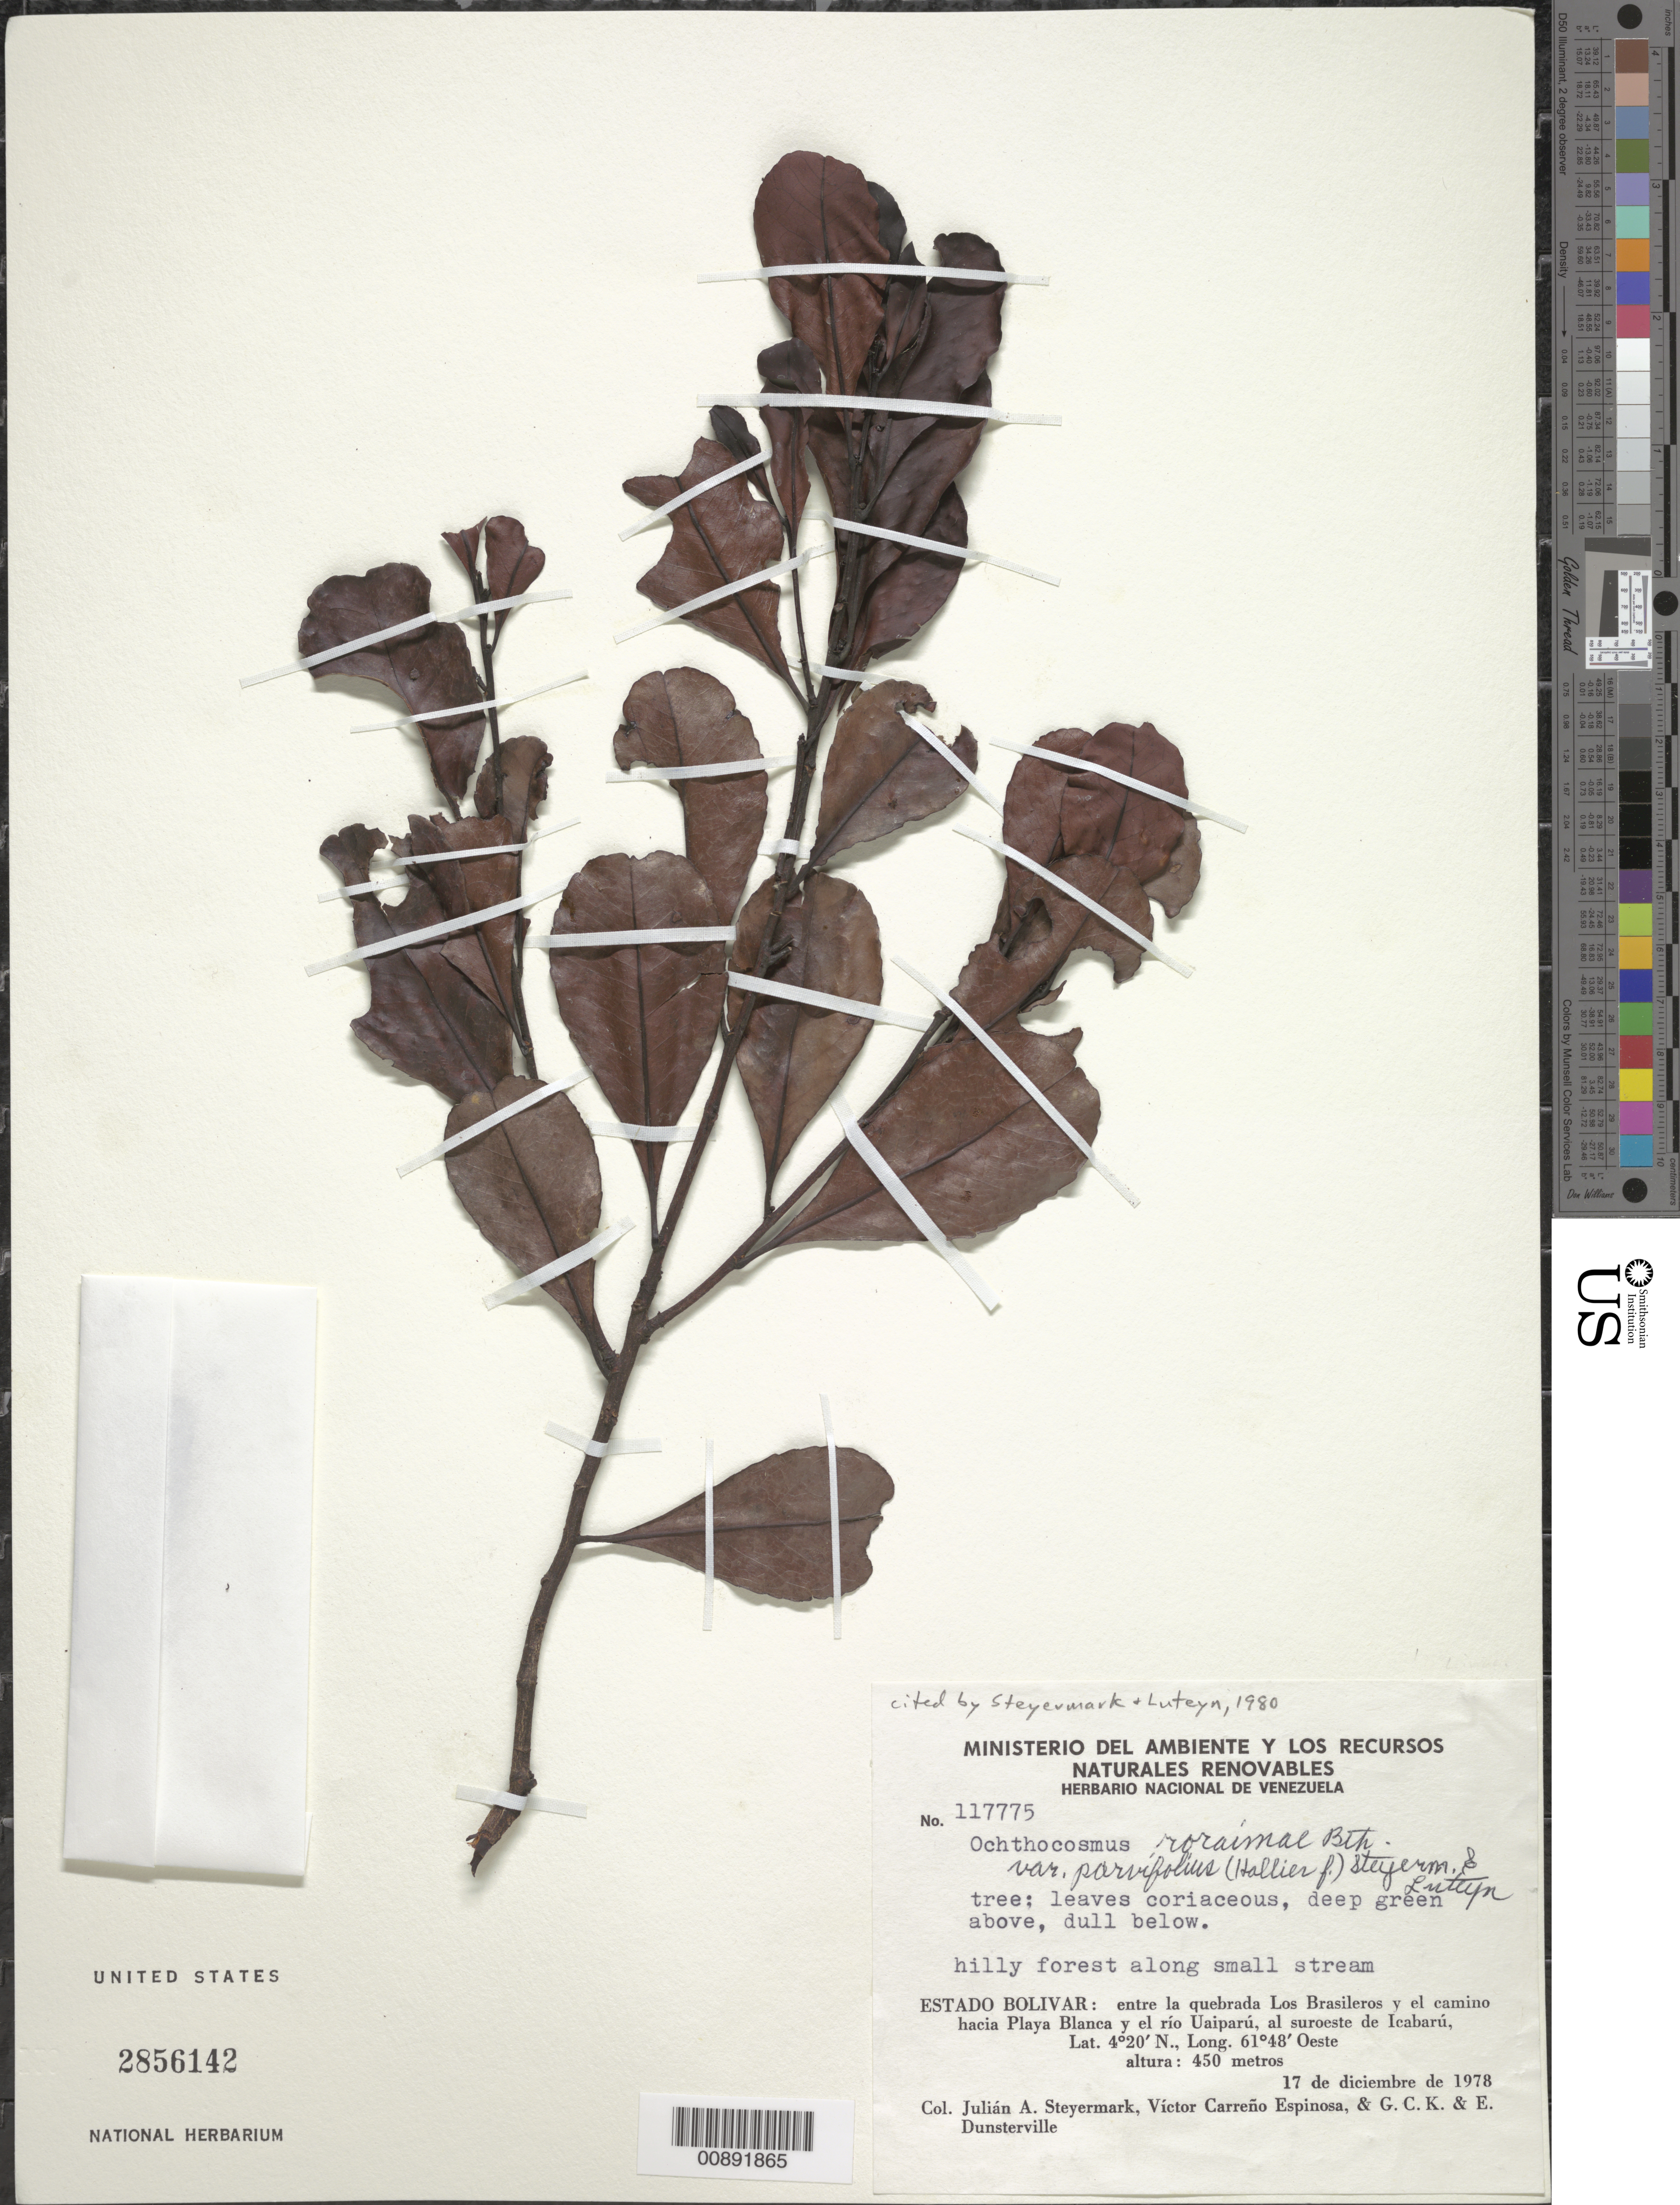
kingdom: Plantae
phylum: Tracheophyta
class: Magnoliopsida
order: Malpighiales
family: Ixonanthaceae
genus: Ochthocosmus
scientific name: Ochthocosmus roraimae var. parvifolius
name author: (Hallier f.) Steyerm.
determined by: Steyermark, J. A.; Luteyn, J. L.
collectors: J. Steyermark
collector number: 117775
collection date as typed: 17-Dec-78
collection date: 1978-12-17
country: Venezuela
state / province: Bolívar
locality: Quebrada Los Brasileros a el camino hacia Playa Blanca y el río Uaiparú; al suroeste de Icabarú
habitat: Hilly forest along small stream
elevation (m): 450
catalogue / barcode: US 2856142